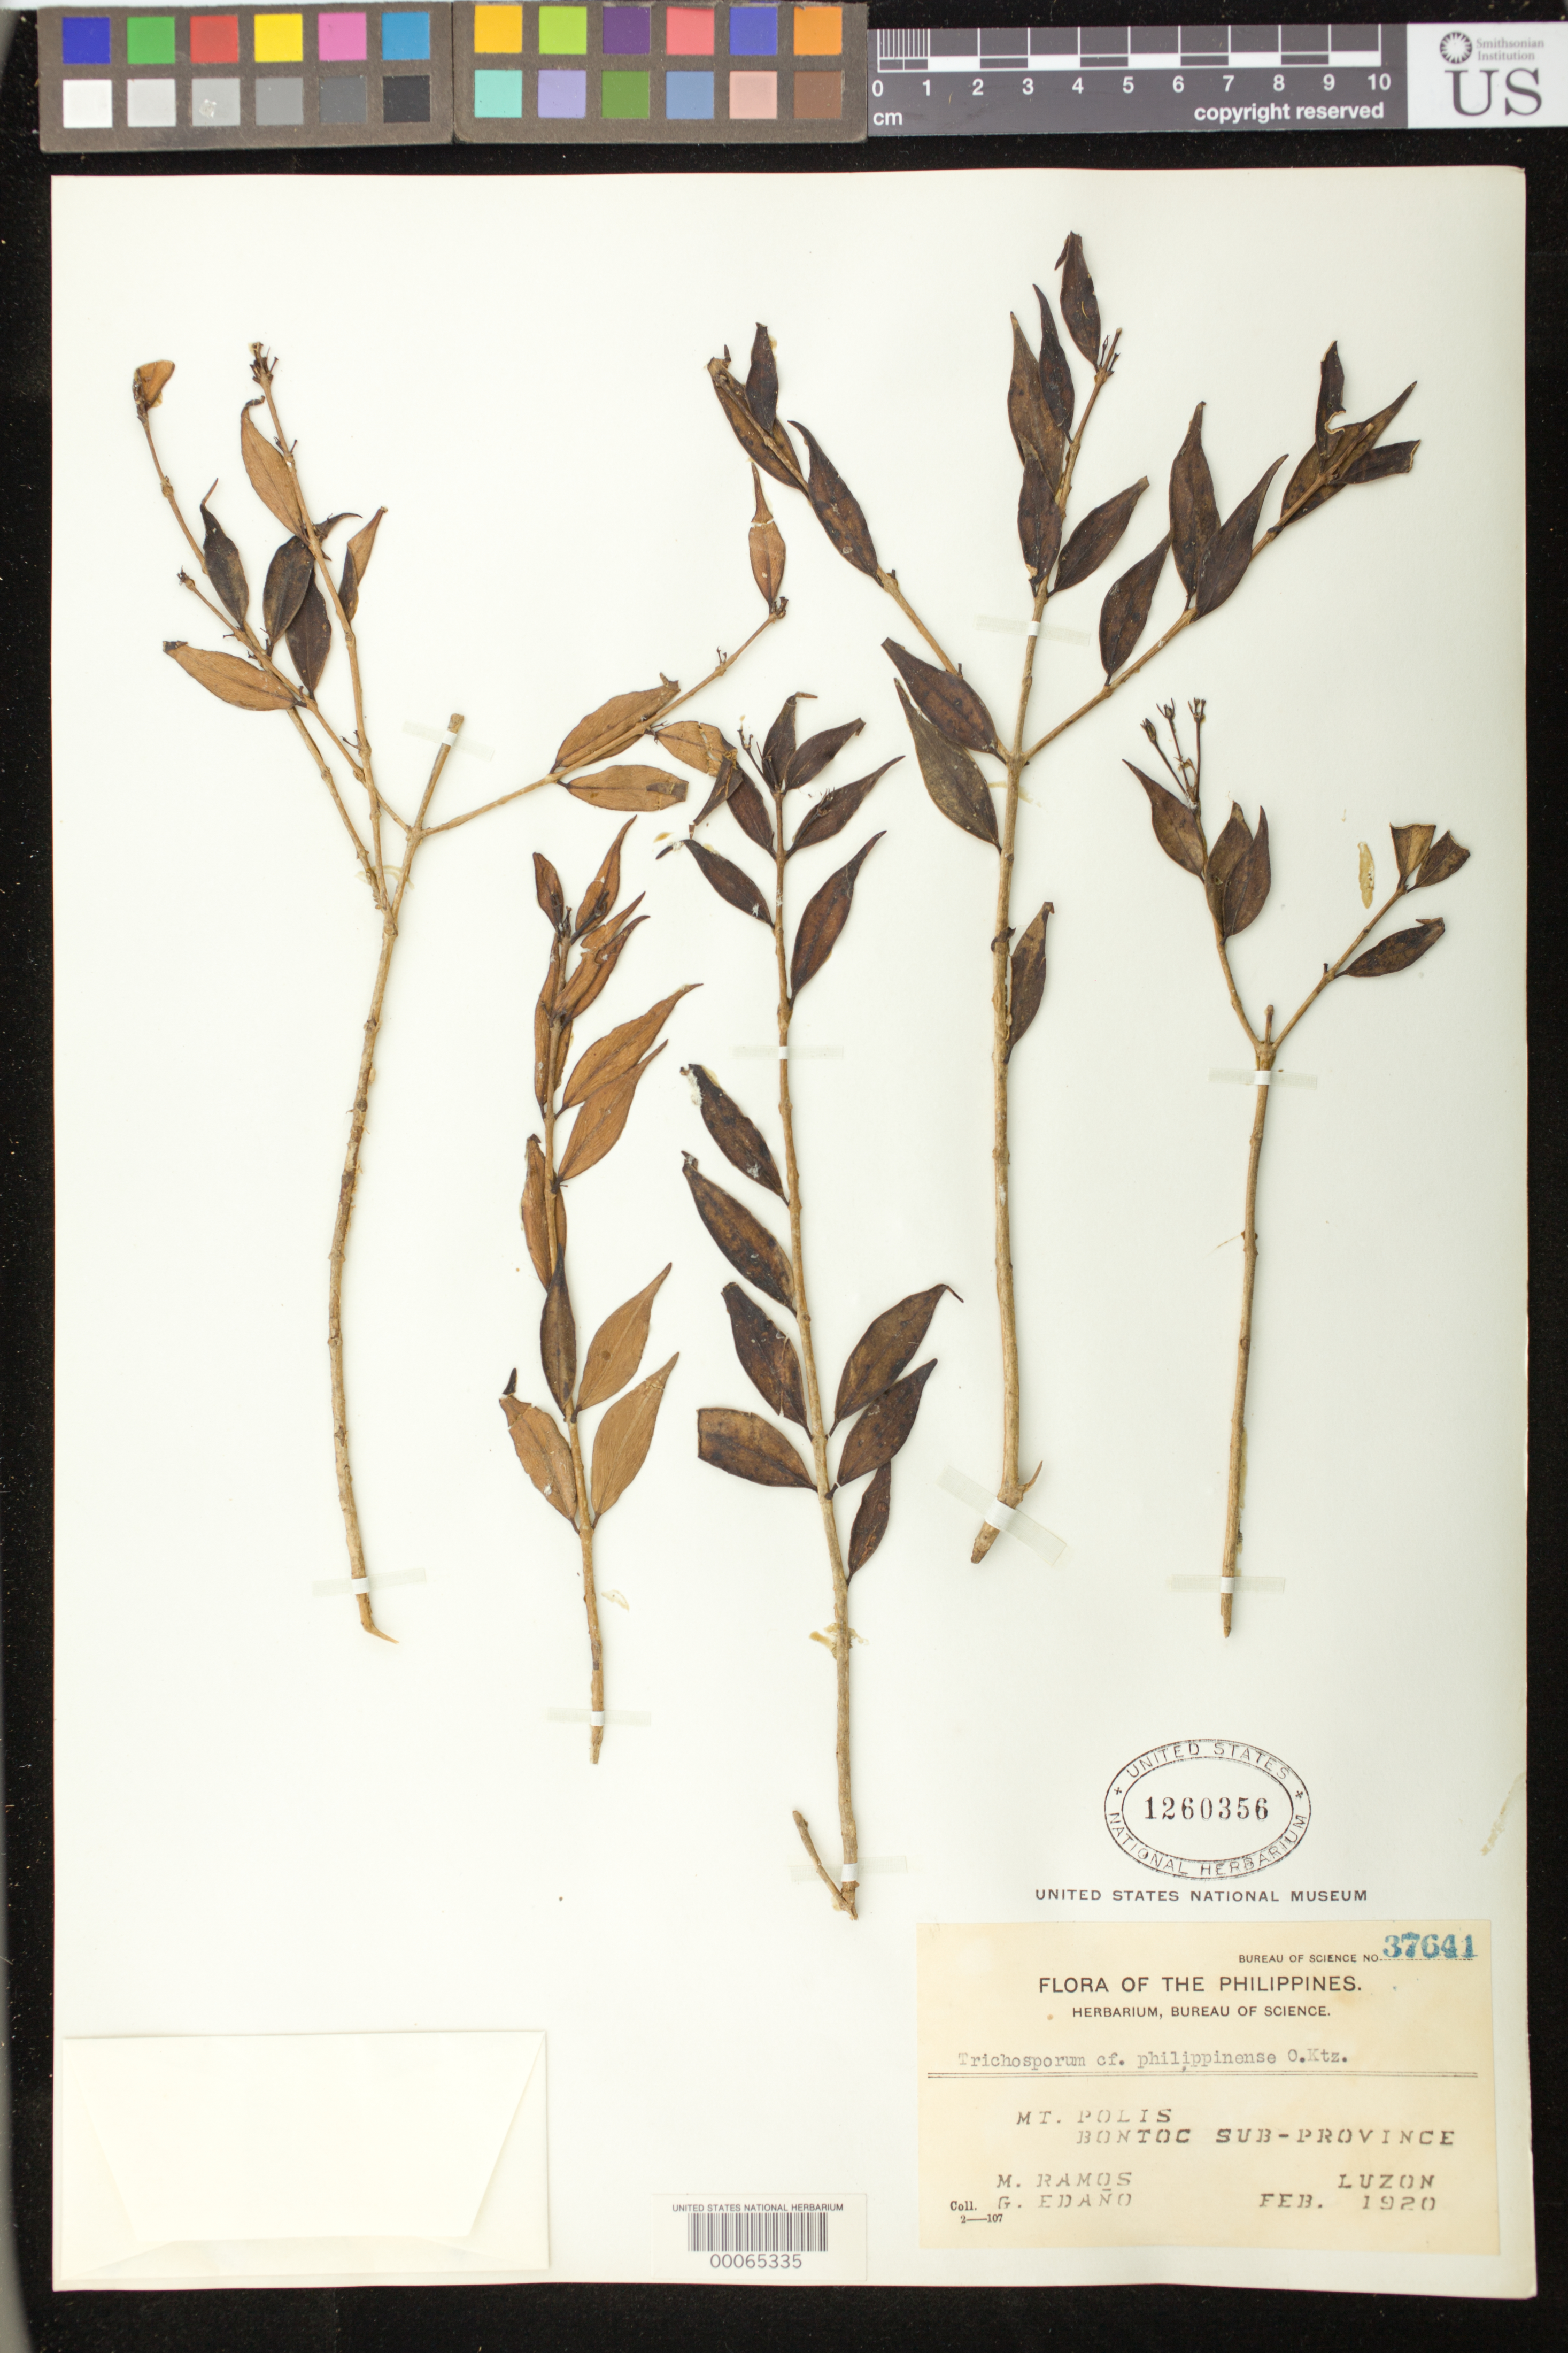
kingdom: Plantae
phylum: Tracheophyta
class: Magnoliopsida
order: Lamiales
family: Gesneriaceae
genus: Trichosporum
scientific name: Trichosporum philippinense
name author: (C.B. Clarke) Kuntze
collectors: M. Ramos & G. E. Edaño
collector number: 37641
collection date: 1920-02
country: Philippines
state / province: Cordillera (Administrative Region)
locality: Mt. Polis Bontoc Sub-province Luzon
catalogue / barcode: US 1260356